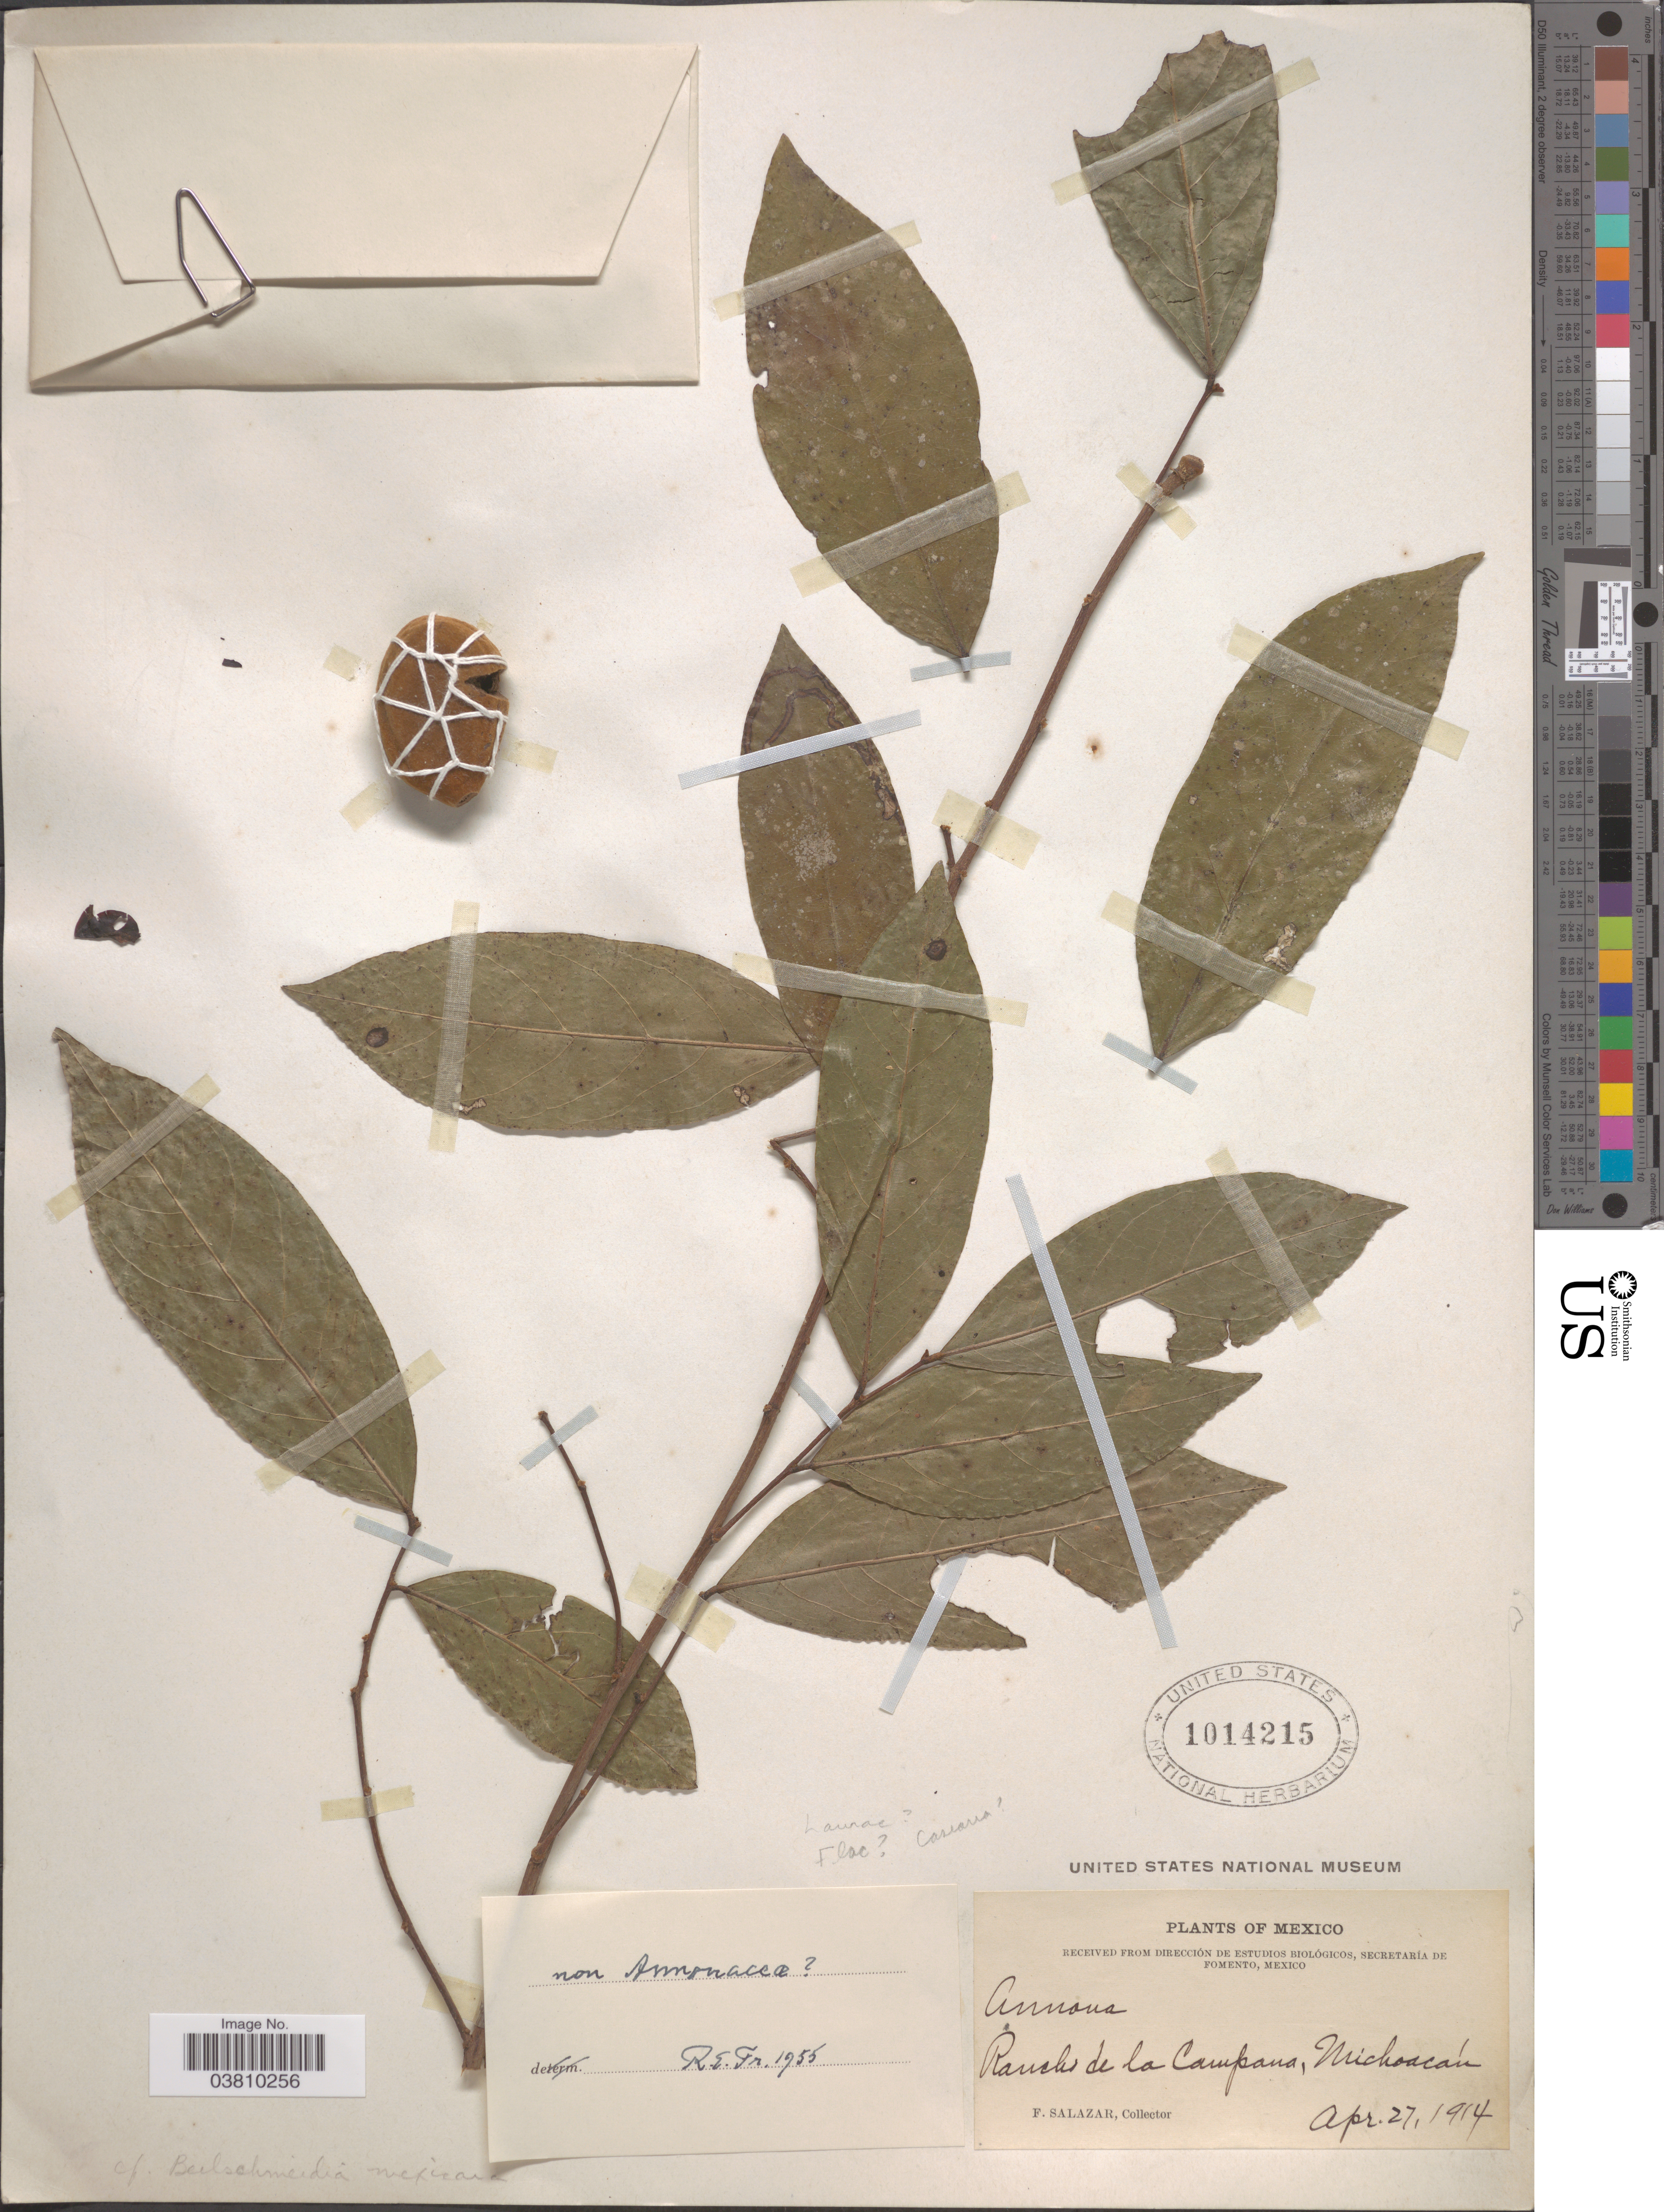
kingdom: Plantae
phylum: Tracheophyta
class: Magnoliopsida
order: Laurales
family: Lauraceae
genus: Beilschmiedia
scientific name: Beilschmiedia mexicana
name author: (Mez) Kosterm.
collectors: F. Salazar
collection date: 1914-04-27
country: Mexico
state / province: Michoacán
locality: Ranch de la Campana.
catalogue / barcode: US 1014215